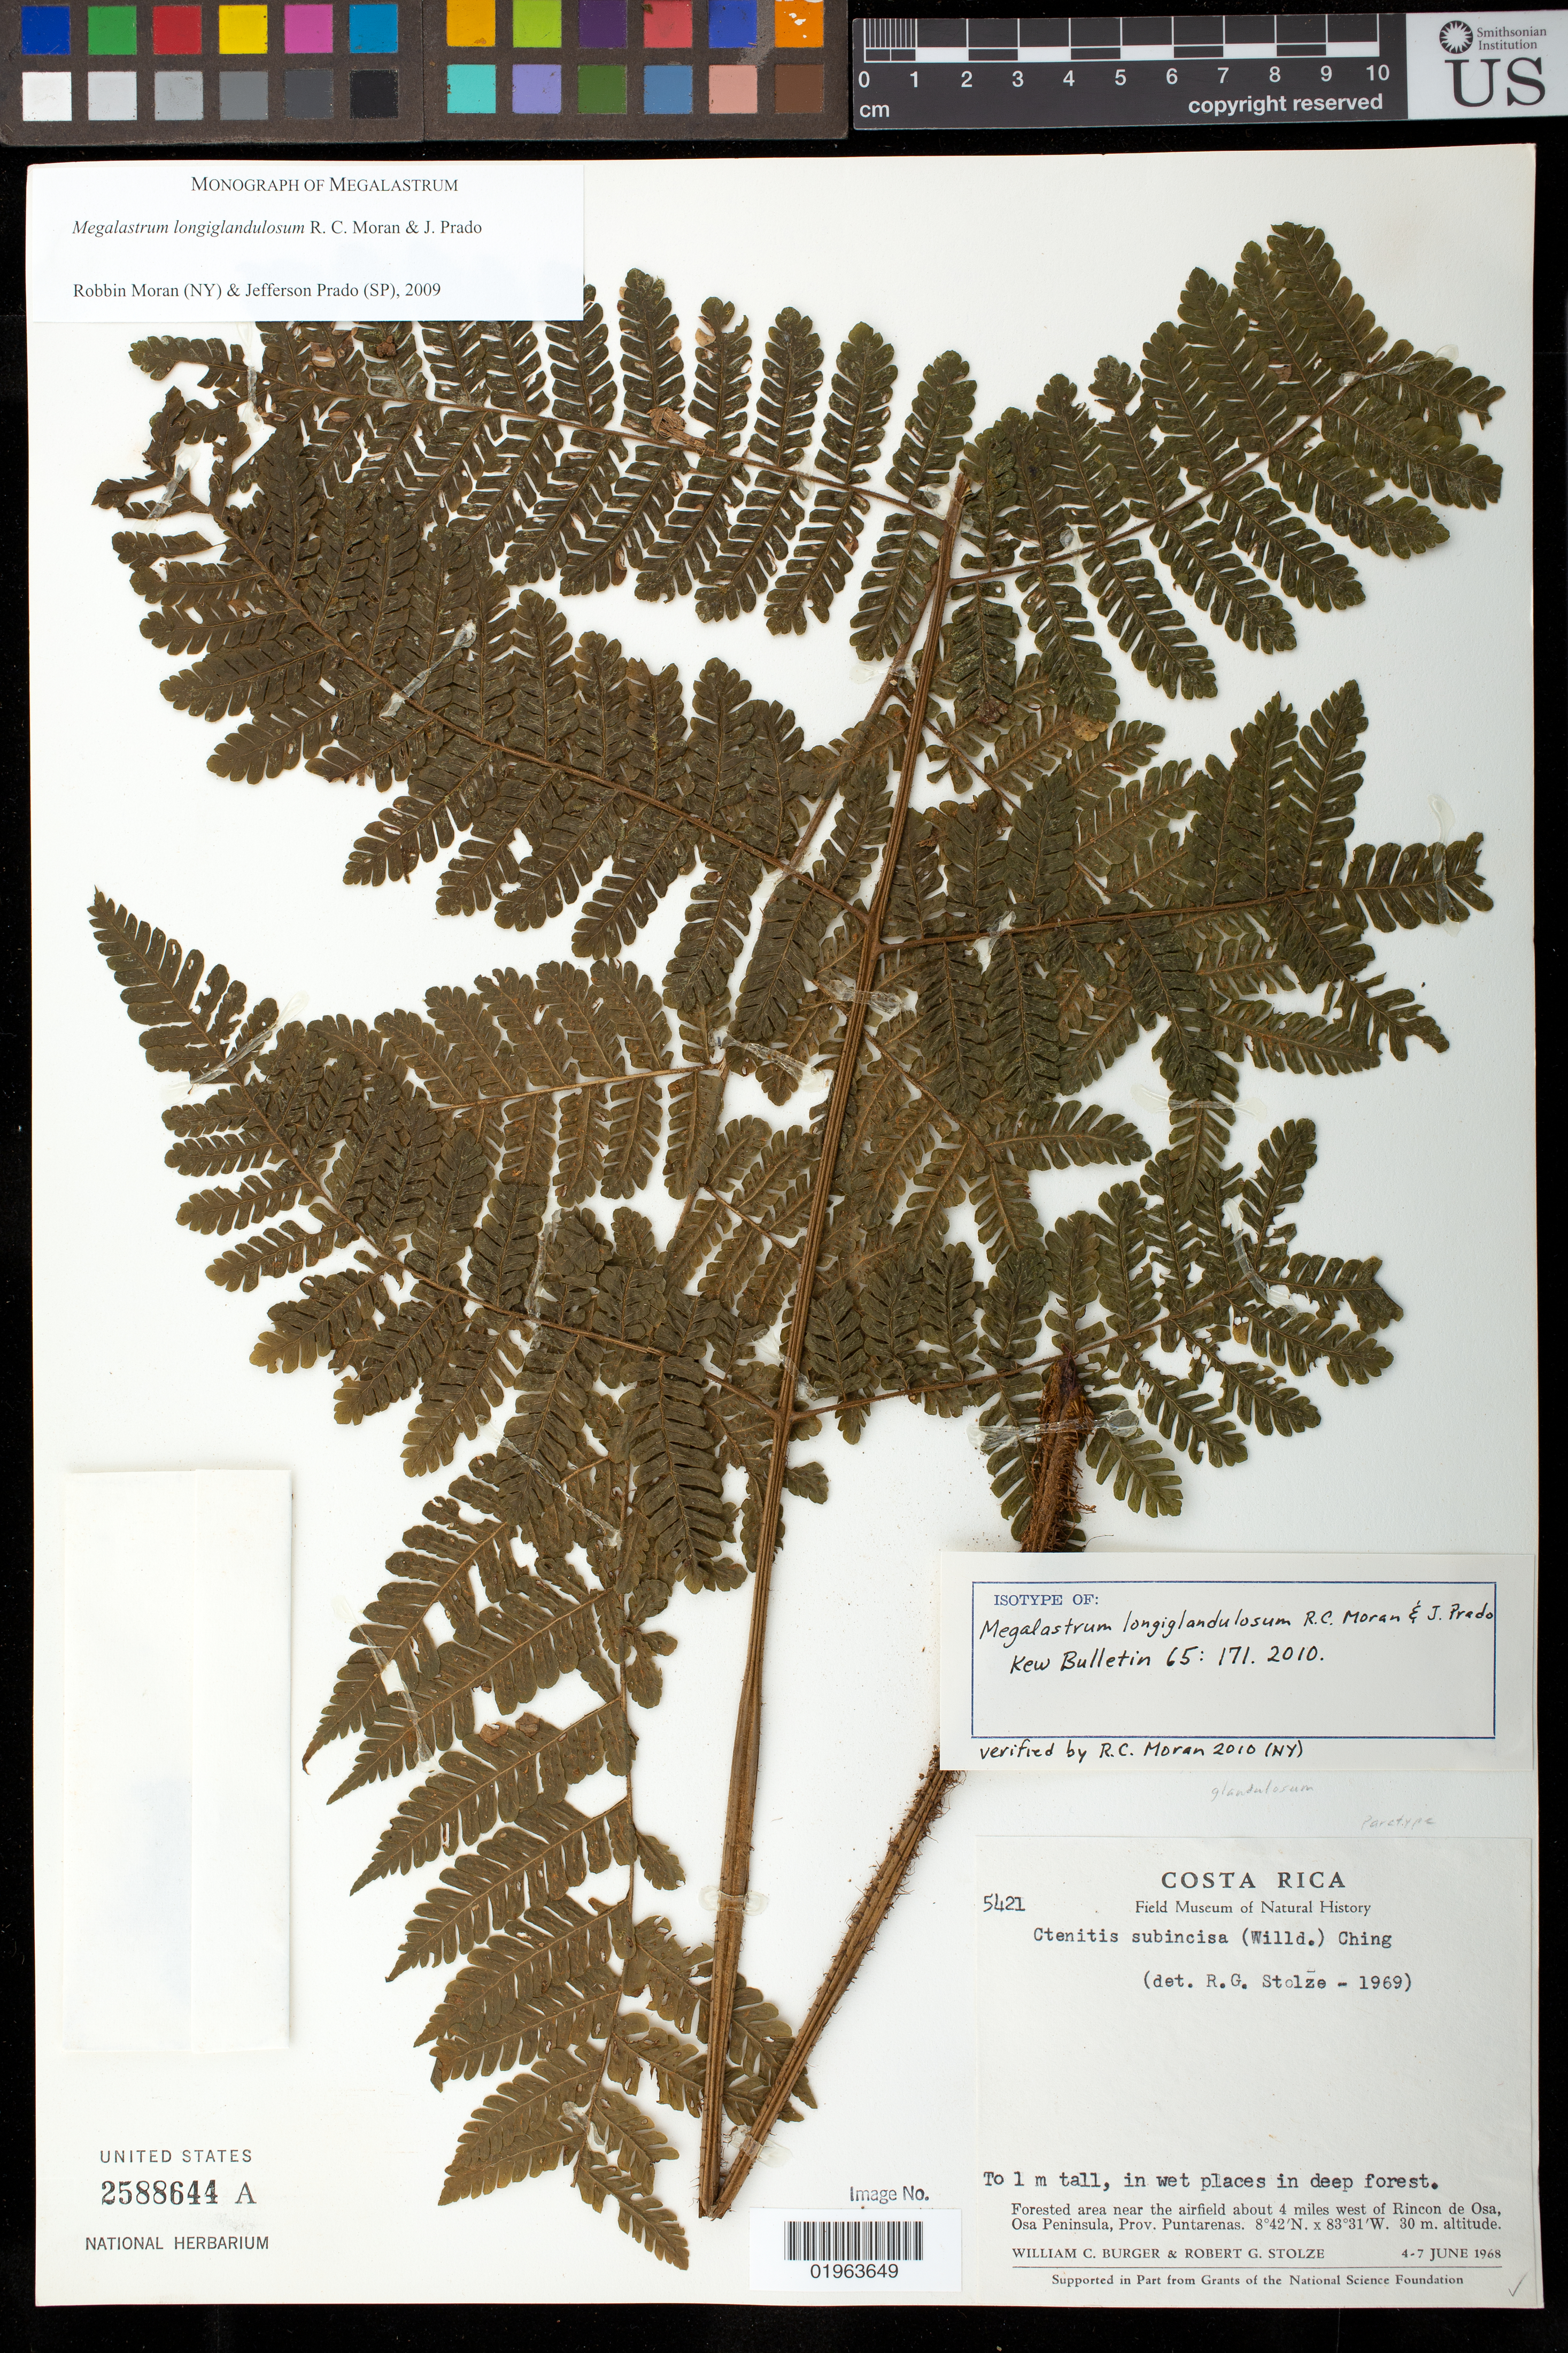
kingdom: Plantae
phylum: Tracheophyta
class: Polypodiopsida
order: Polypodiales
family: Dryopteridaceae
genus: Megalastrum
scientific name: Megalastrum longiglandulosum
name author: R.C. Moran & J. Prado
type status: Isotype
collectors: W. Burger & R. G. Stolze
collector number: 5421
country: Costa Rica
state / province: Puntarenas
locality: Near airfield W of Roncon de Osa, Osa Peninsula.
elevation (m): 30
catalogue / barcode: US 2588644